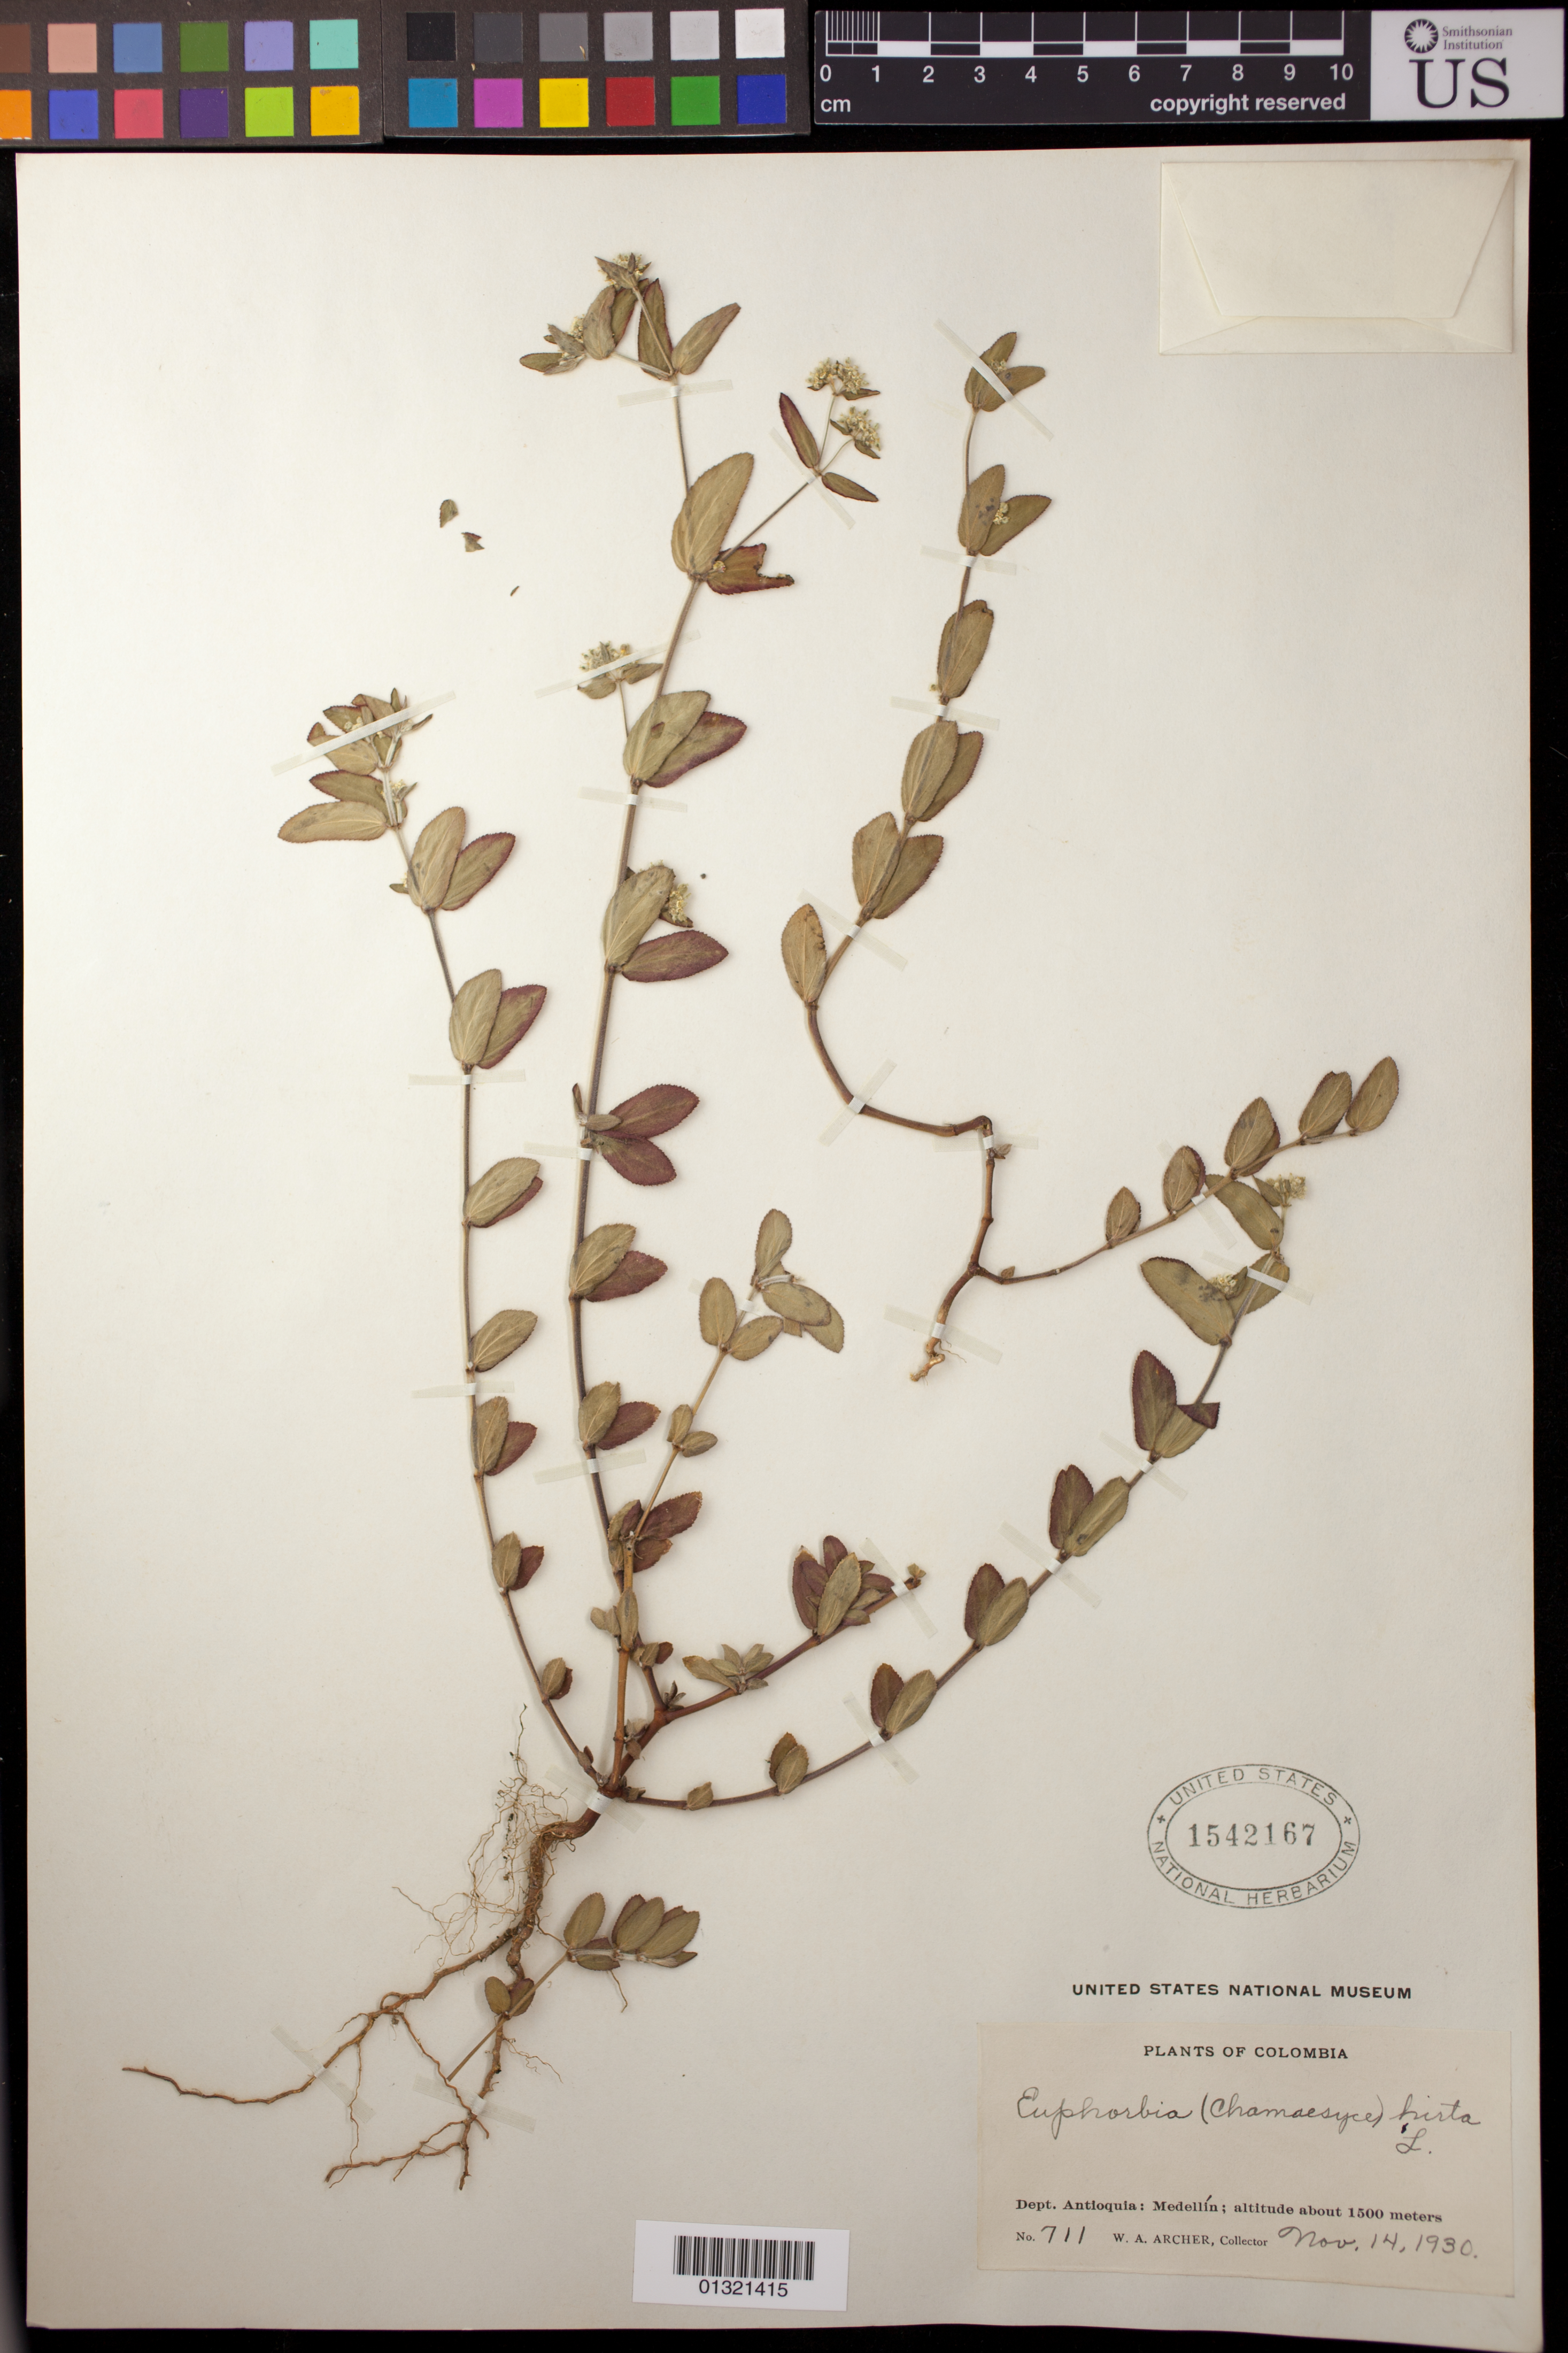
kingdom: Plantae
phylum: Tracheophyta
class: Magnoliopsida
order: Malpighiales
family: Euphorbiaceae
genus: Euphorbia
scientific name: Euphorbia hirta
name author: L.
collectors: W. A. Archer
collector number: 711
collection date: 1930-11-14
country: Colombia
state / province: Antioquia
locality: Medellín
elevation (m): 1500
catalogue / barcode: US 1542167